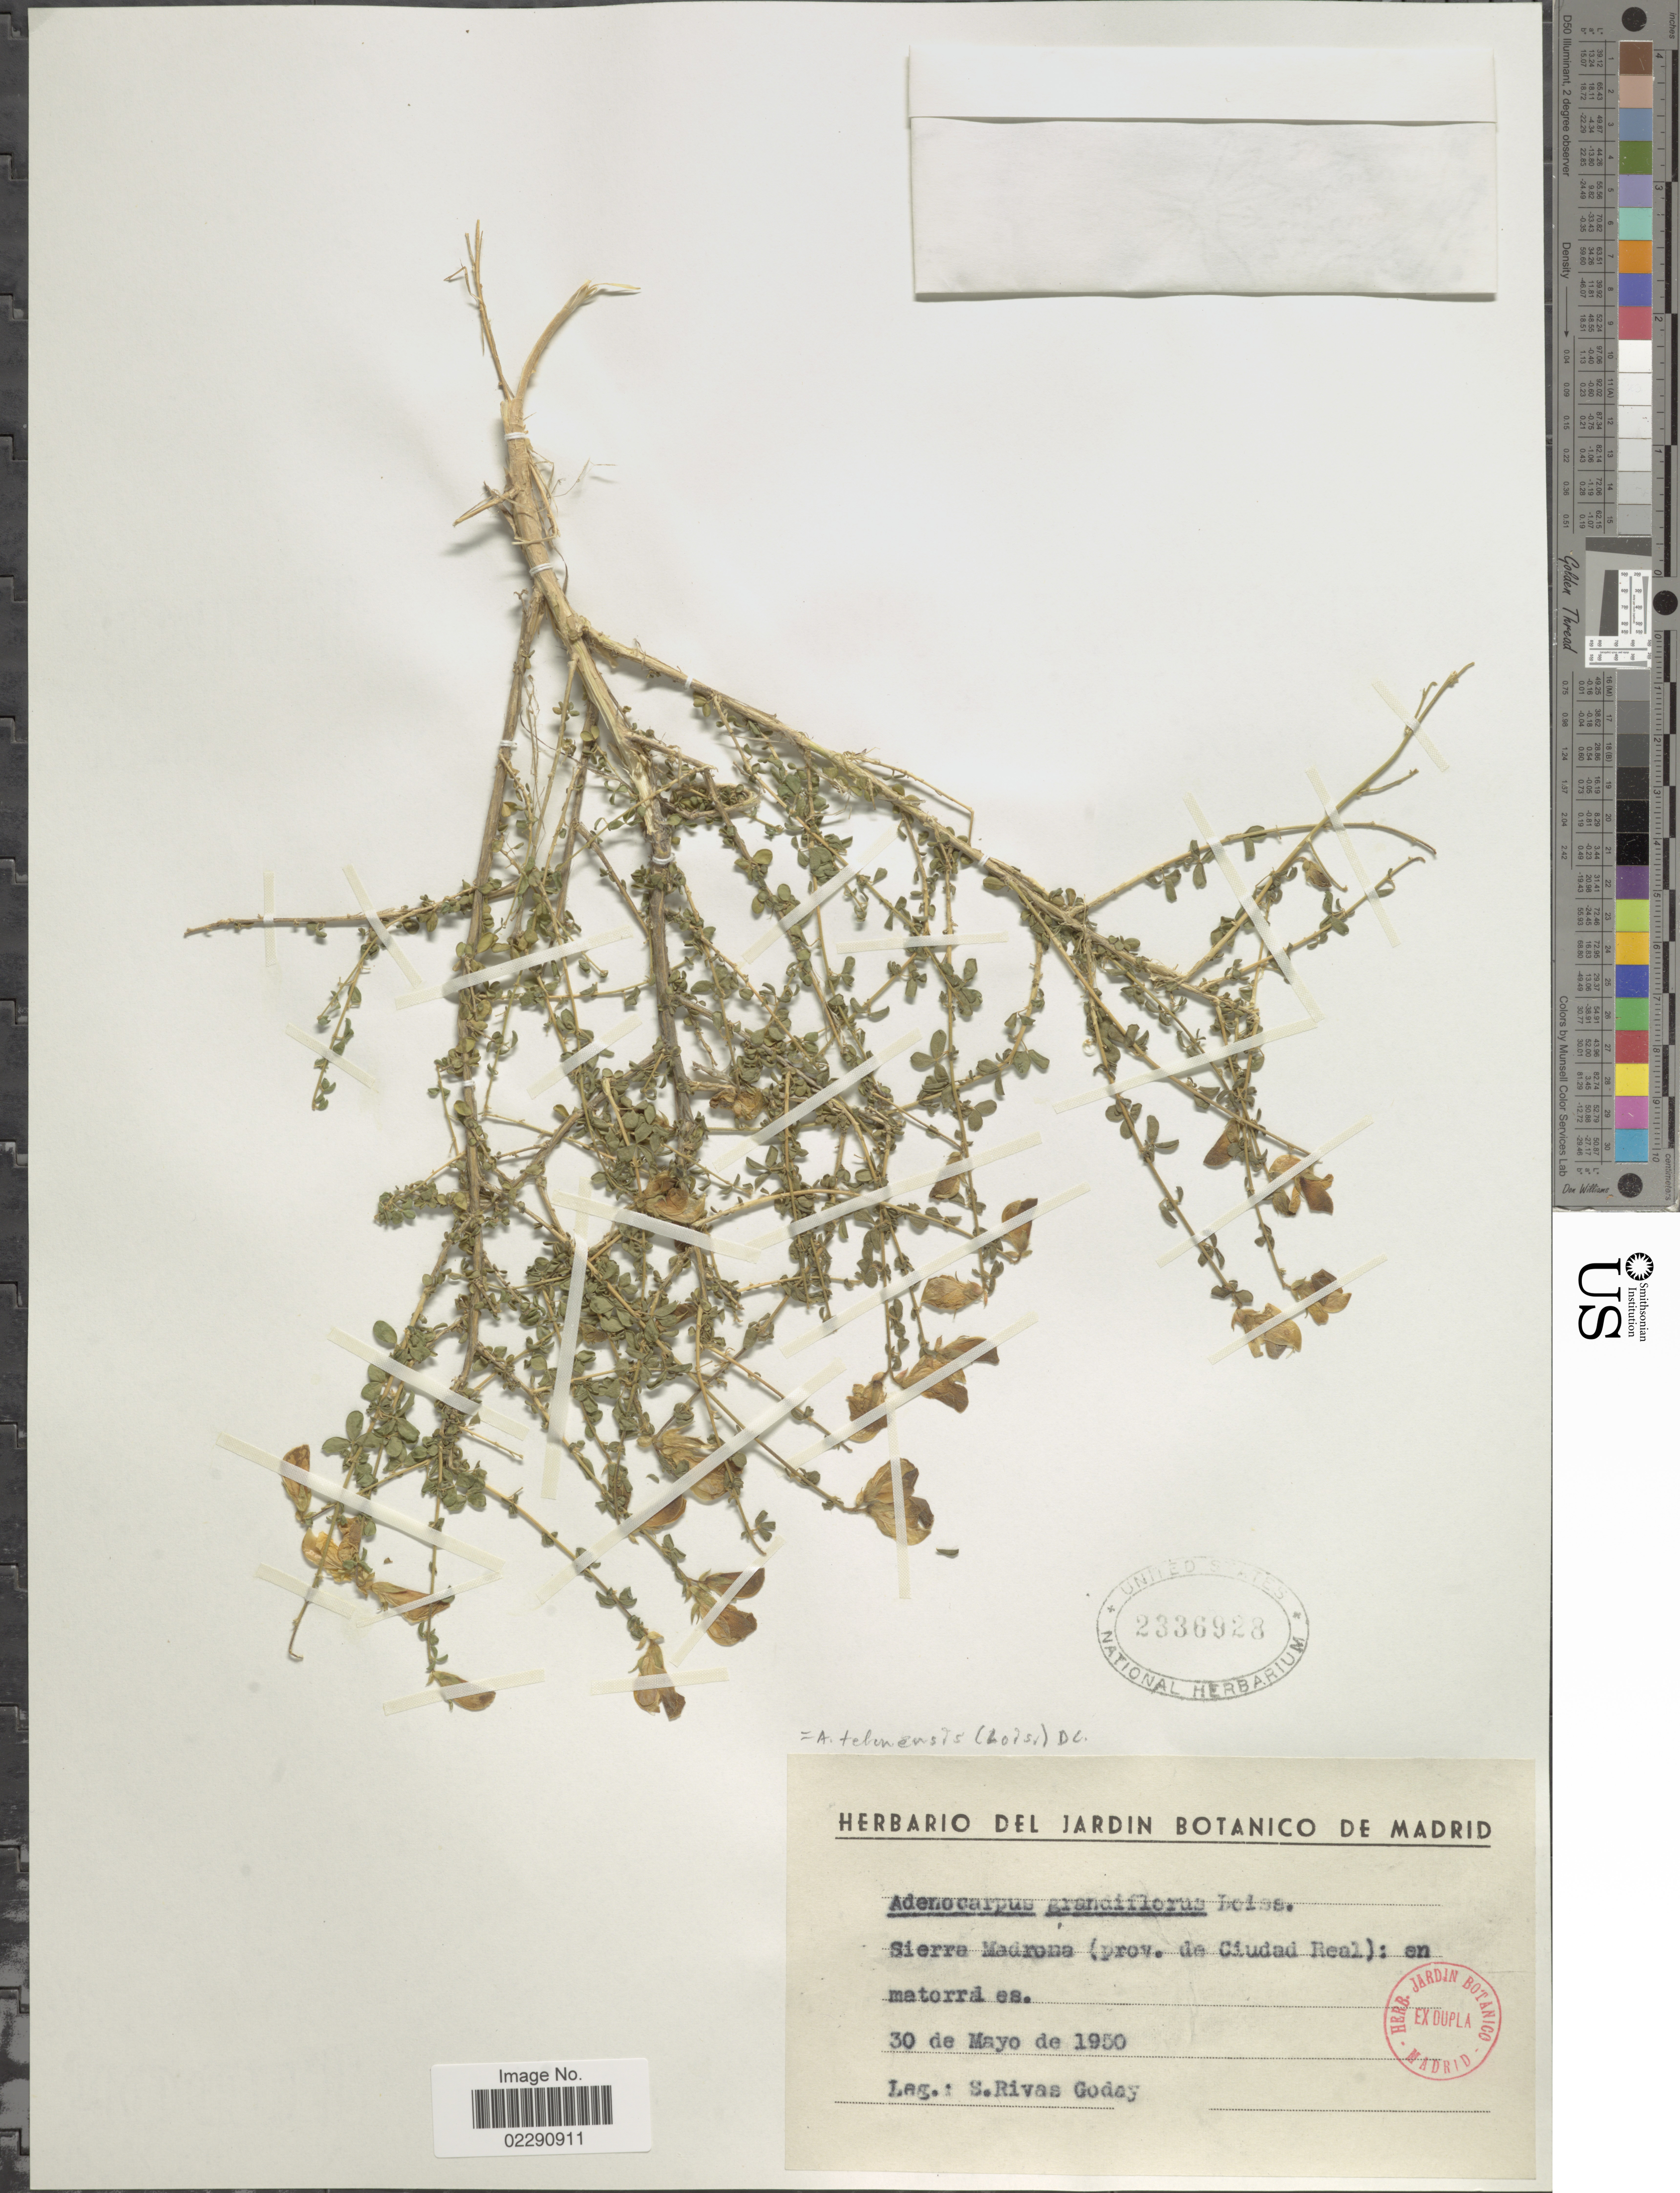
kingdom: Plantae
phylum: Tracheophyta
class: Magnoliopsida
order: Fabales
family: Fabaceae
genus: Adenocarpus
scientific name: Adenocarpus telonensis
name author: (Loisel.) DC.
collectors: S. Goday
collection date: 1950-05-30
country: Spain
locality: Sierra Madrona (Prov. de Ciudad Real)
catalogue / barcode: US 2336928